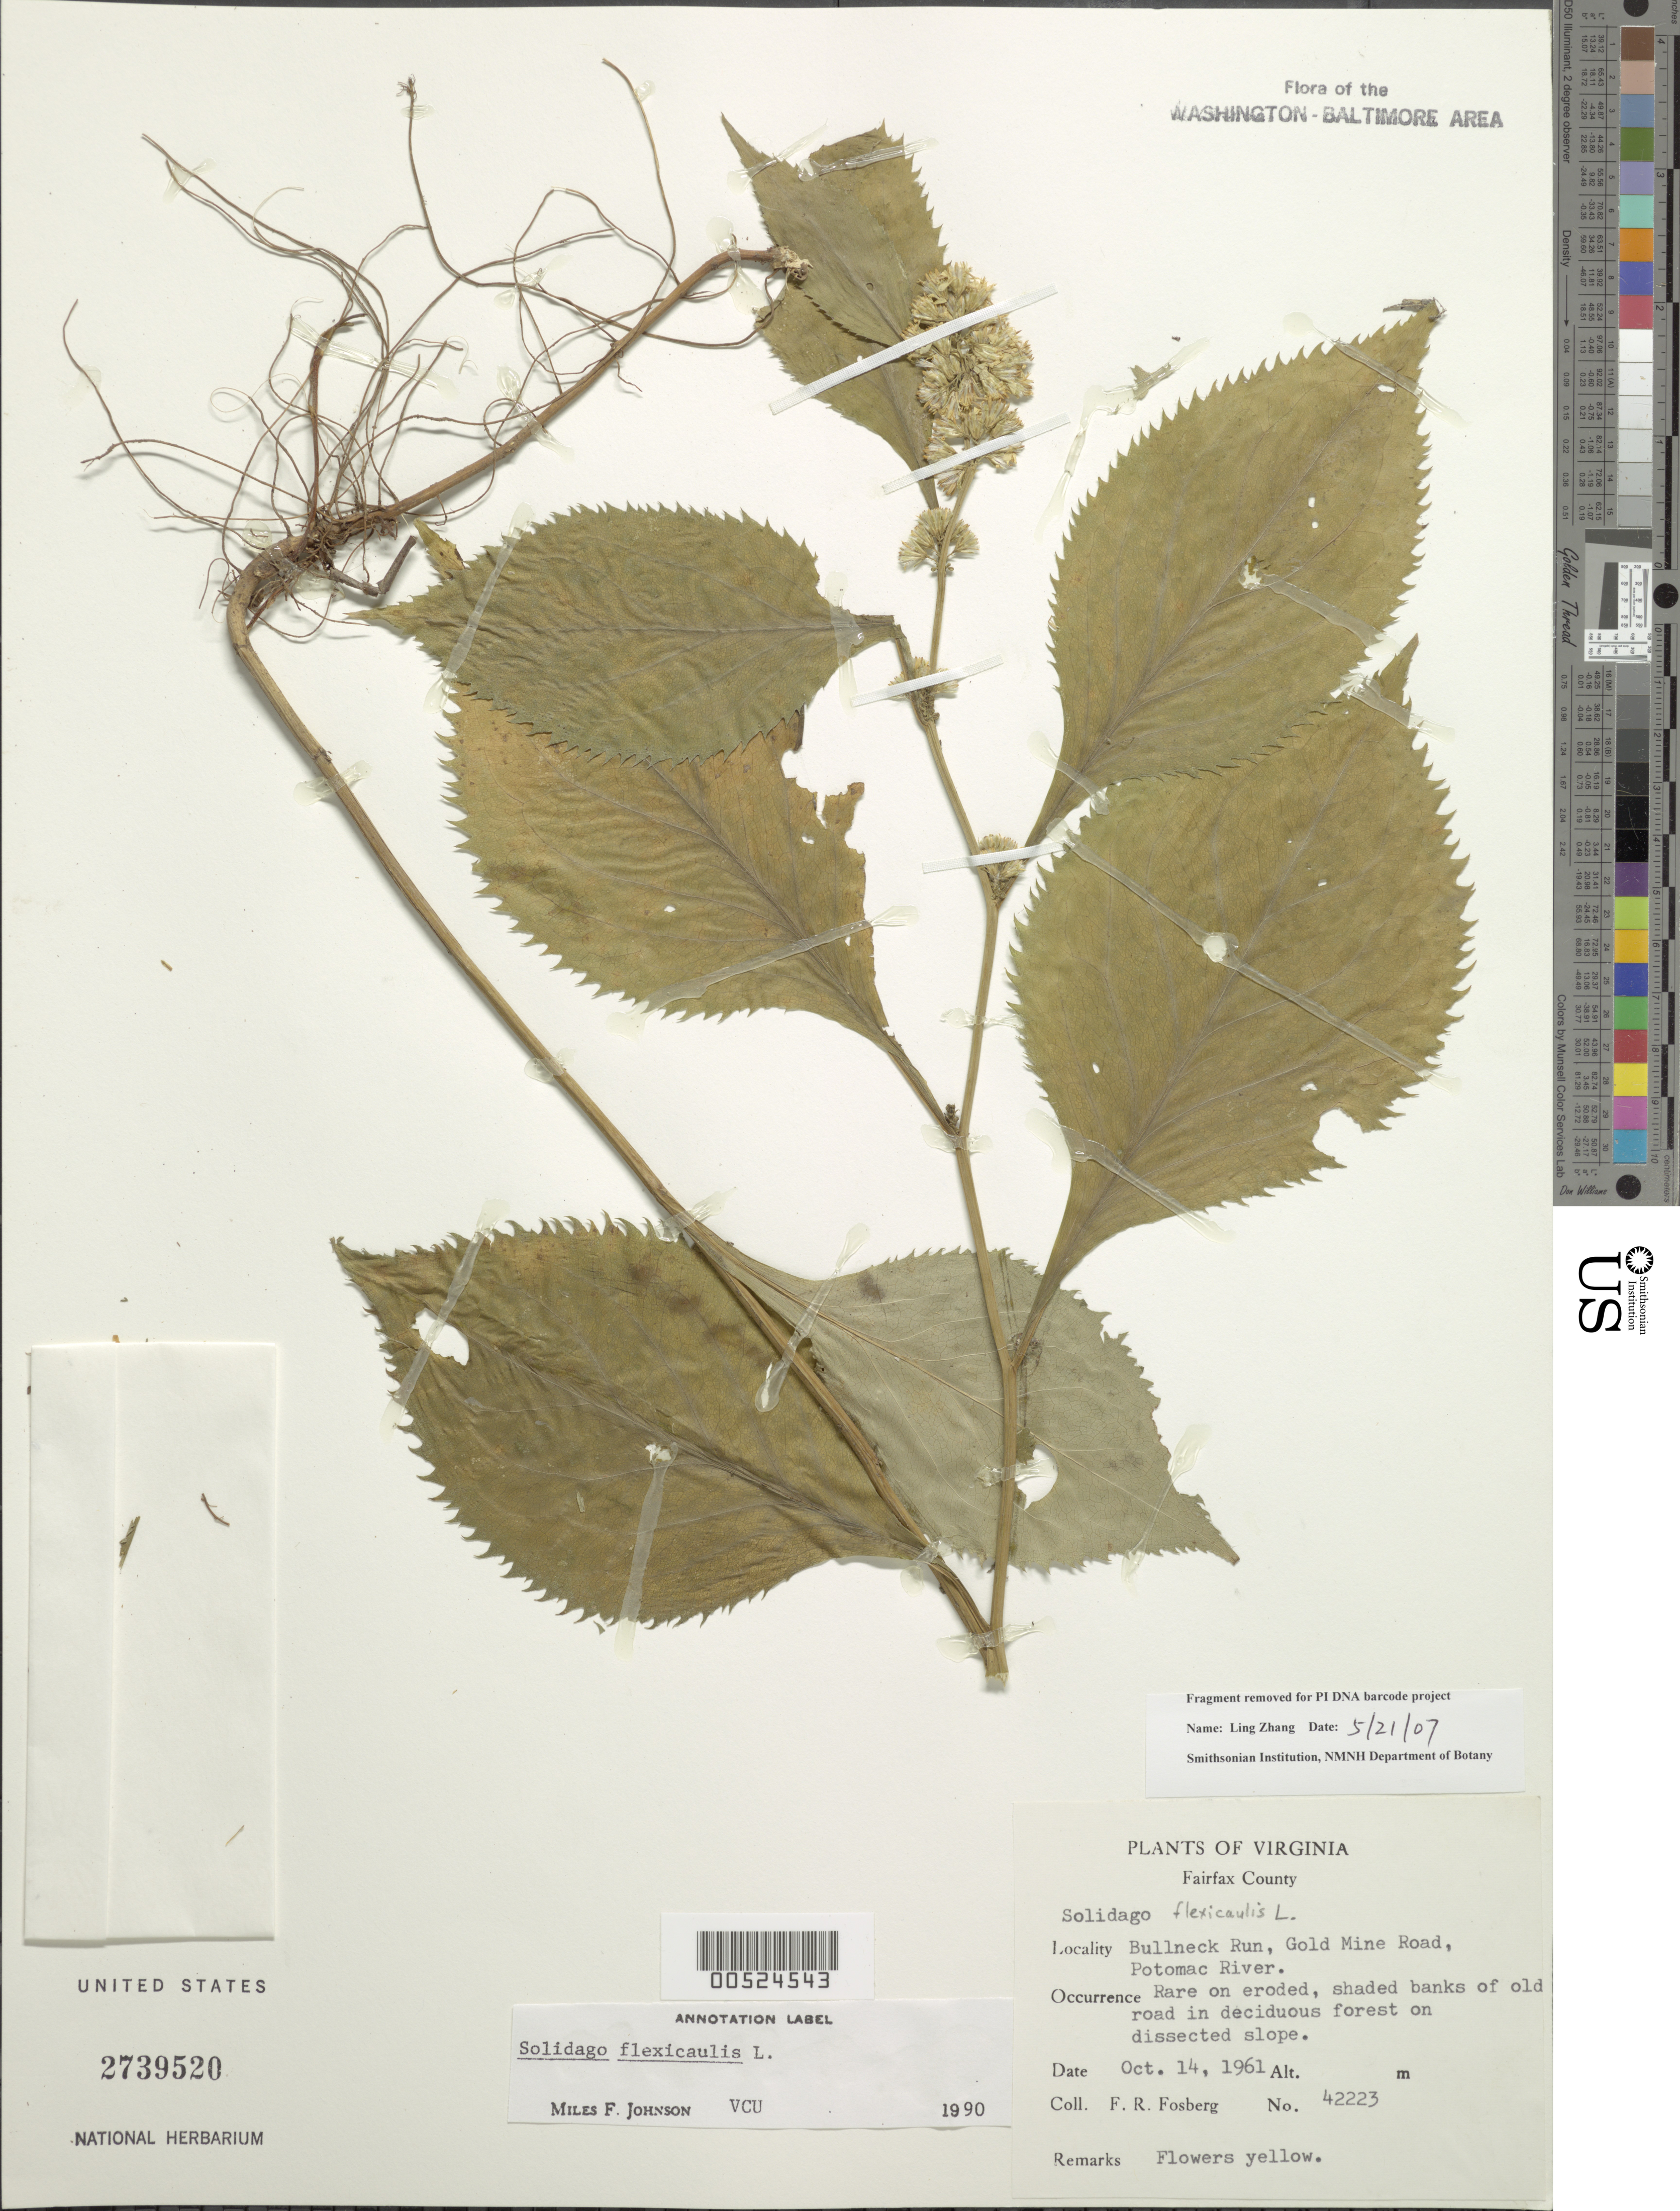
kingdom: Plantae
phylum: Tracheophyta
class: Magnoliopsida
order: Asterales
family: Asteraceae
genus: Solidago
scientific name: Solidago flexicaulis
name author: L.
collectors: F. R. Fosberg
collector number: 42223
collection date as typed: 14 Oct 1961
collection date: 1961-10-14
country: United States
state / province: Virginia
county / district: Fairfax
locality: Bullneck Run, Gold Mine Run, Potomac River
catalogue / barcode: US 2739520